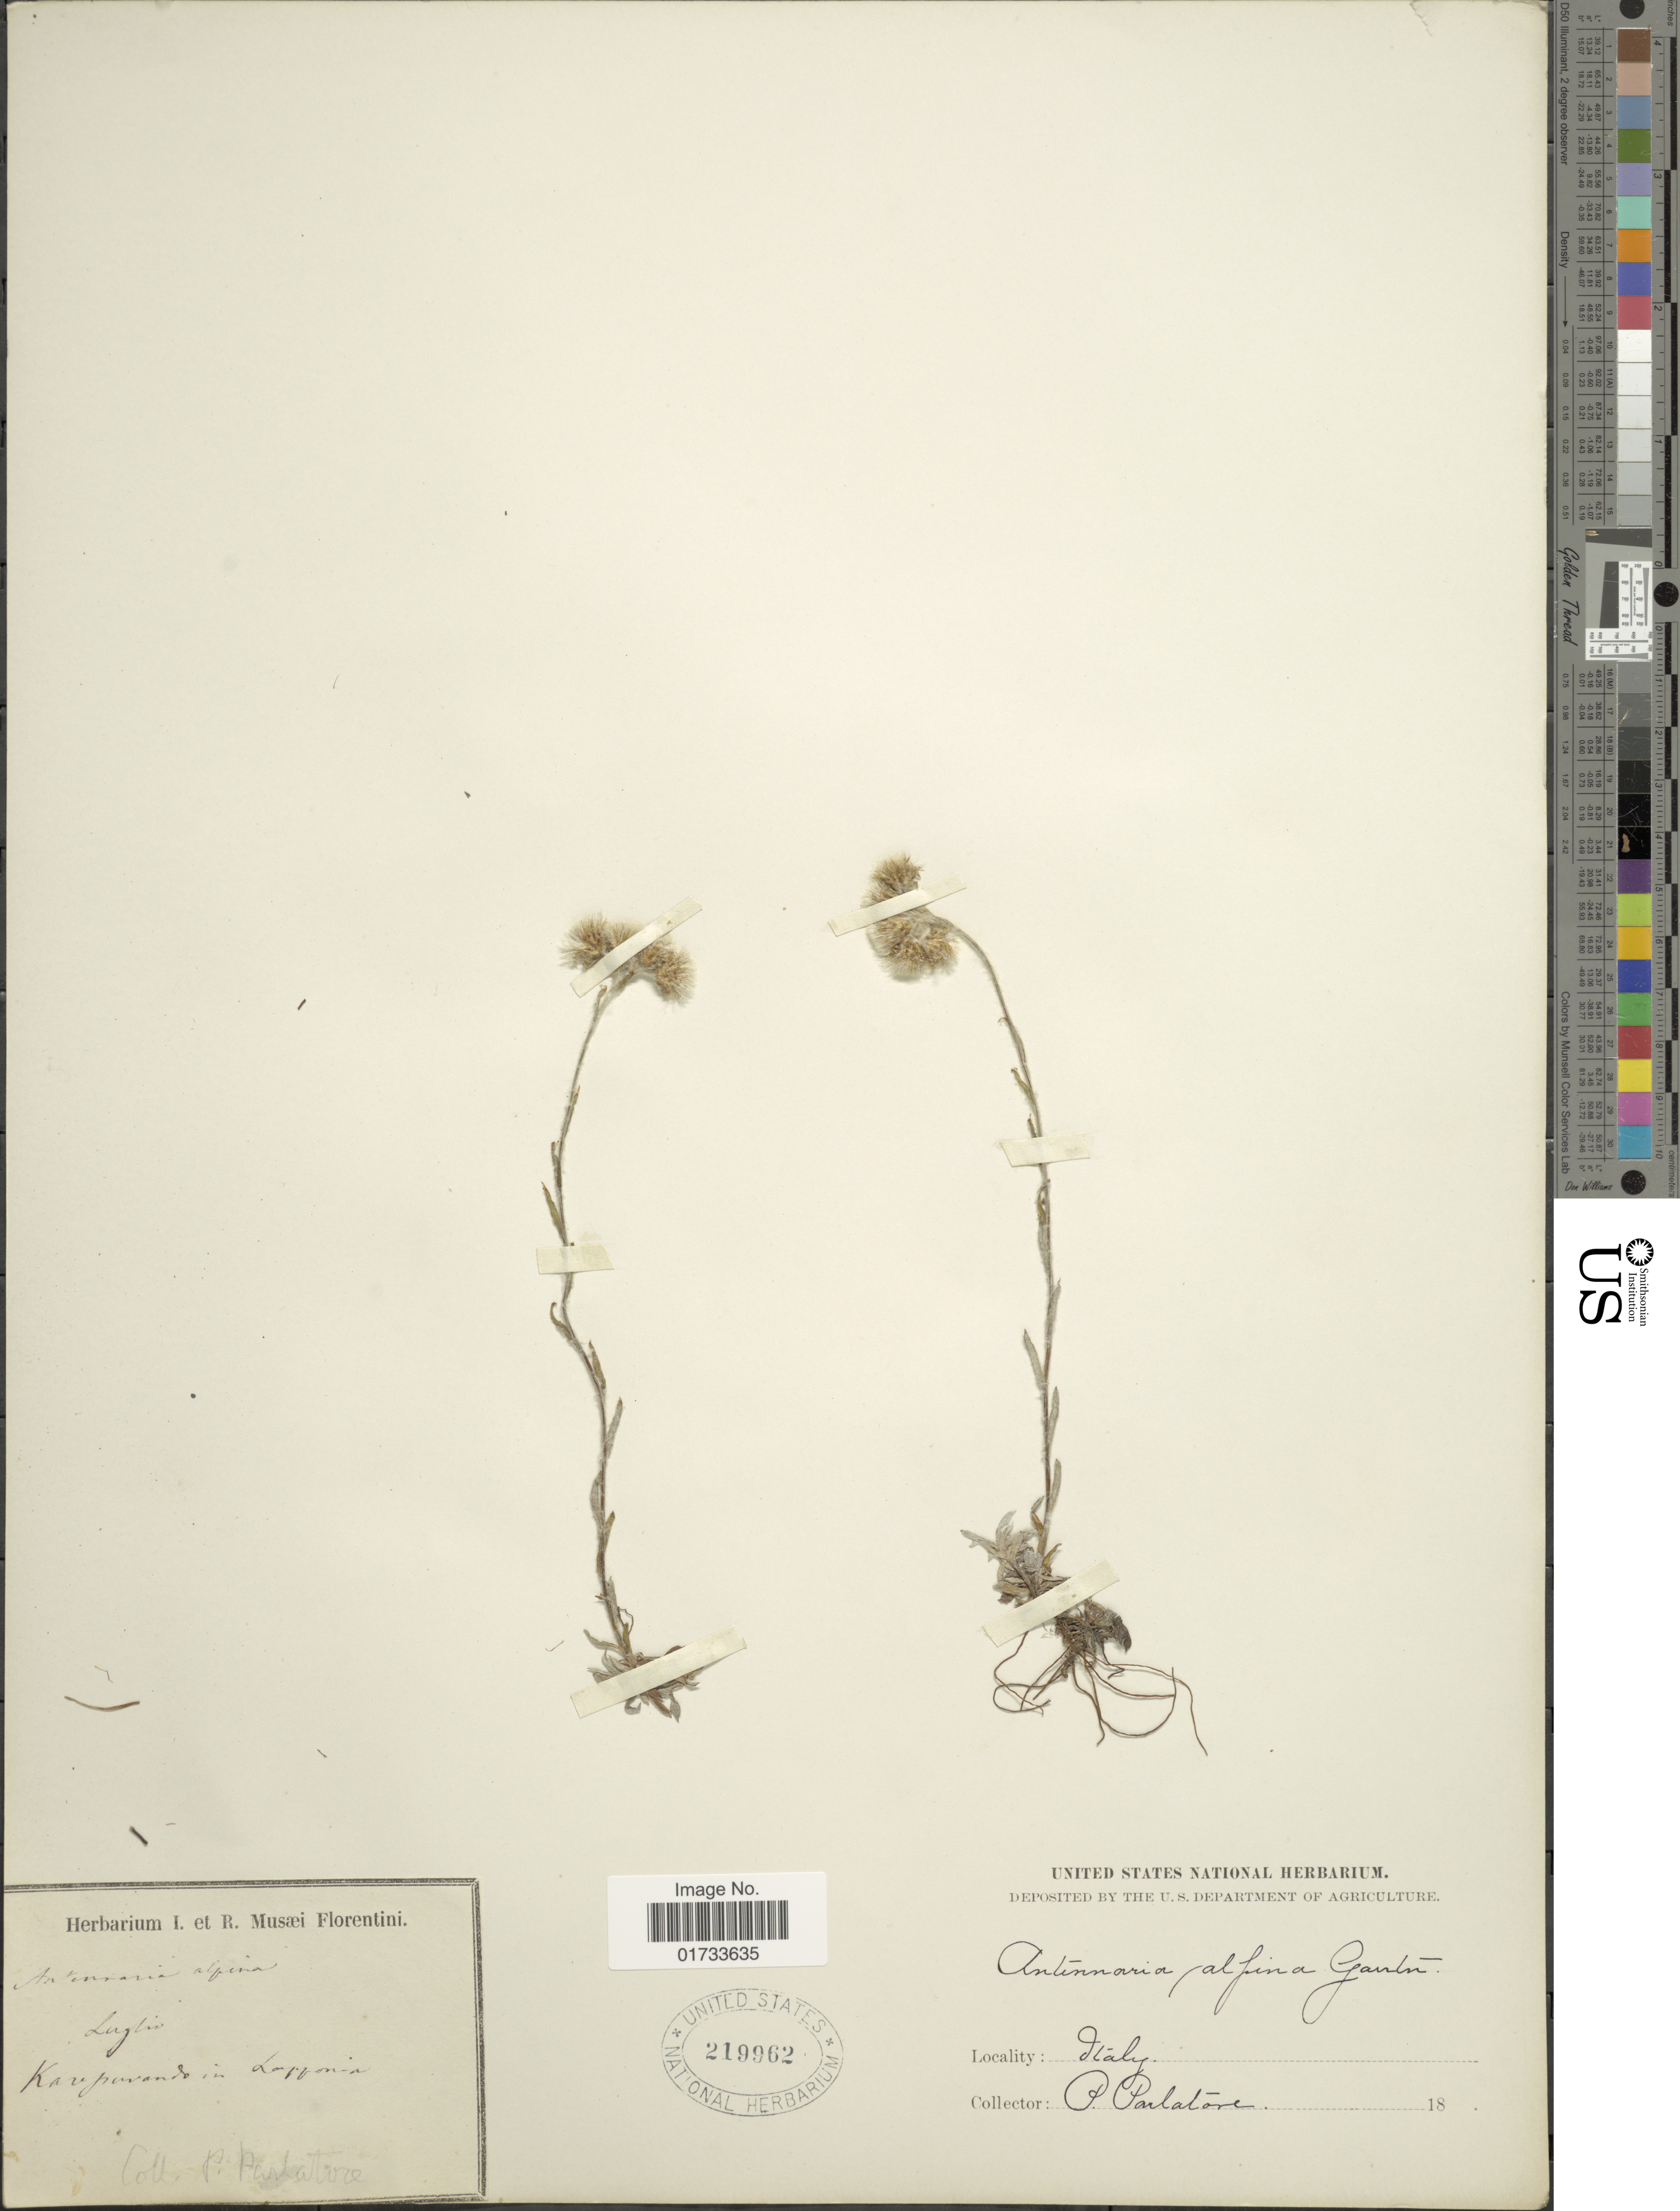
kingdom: Plantae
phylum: Tracheophyta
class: Magnoliopsida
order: Asterales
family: Asteraceae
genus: Antennaria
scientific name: Antennaria alpina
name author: (L.) Gaertn.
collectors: P. Parlatore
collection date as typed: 18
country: Italy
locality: Kavpovand in Lapponia [interpreted]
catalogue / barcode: US 219962